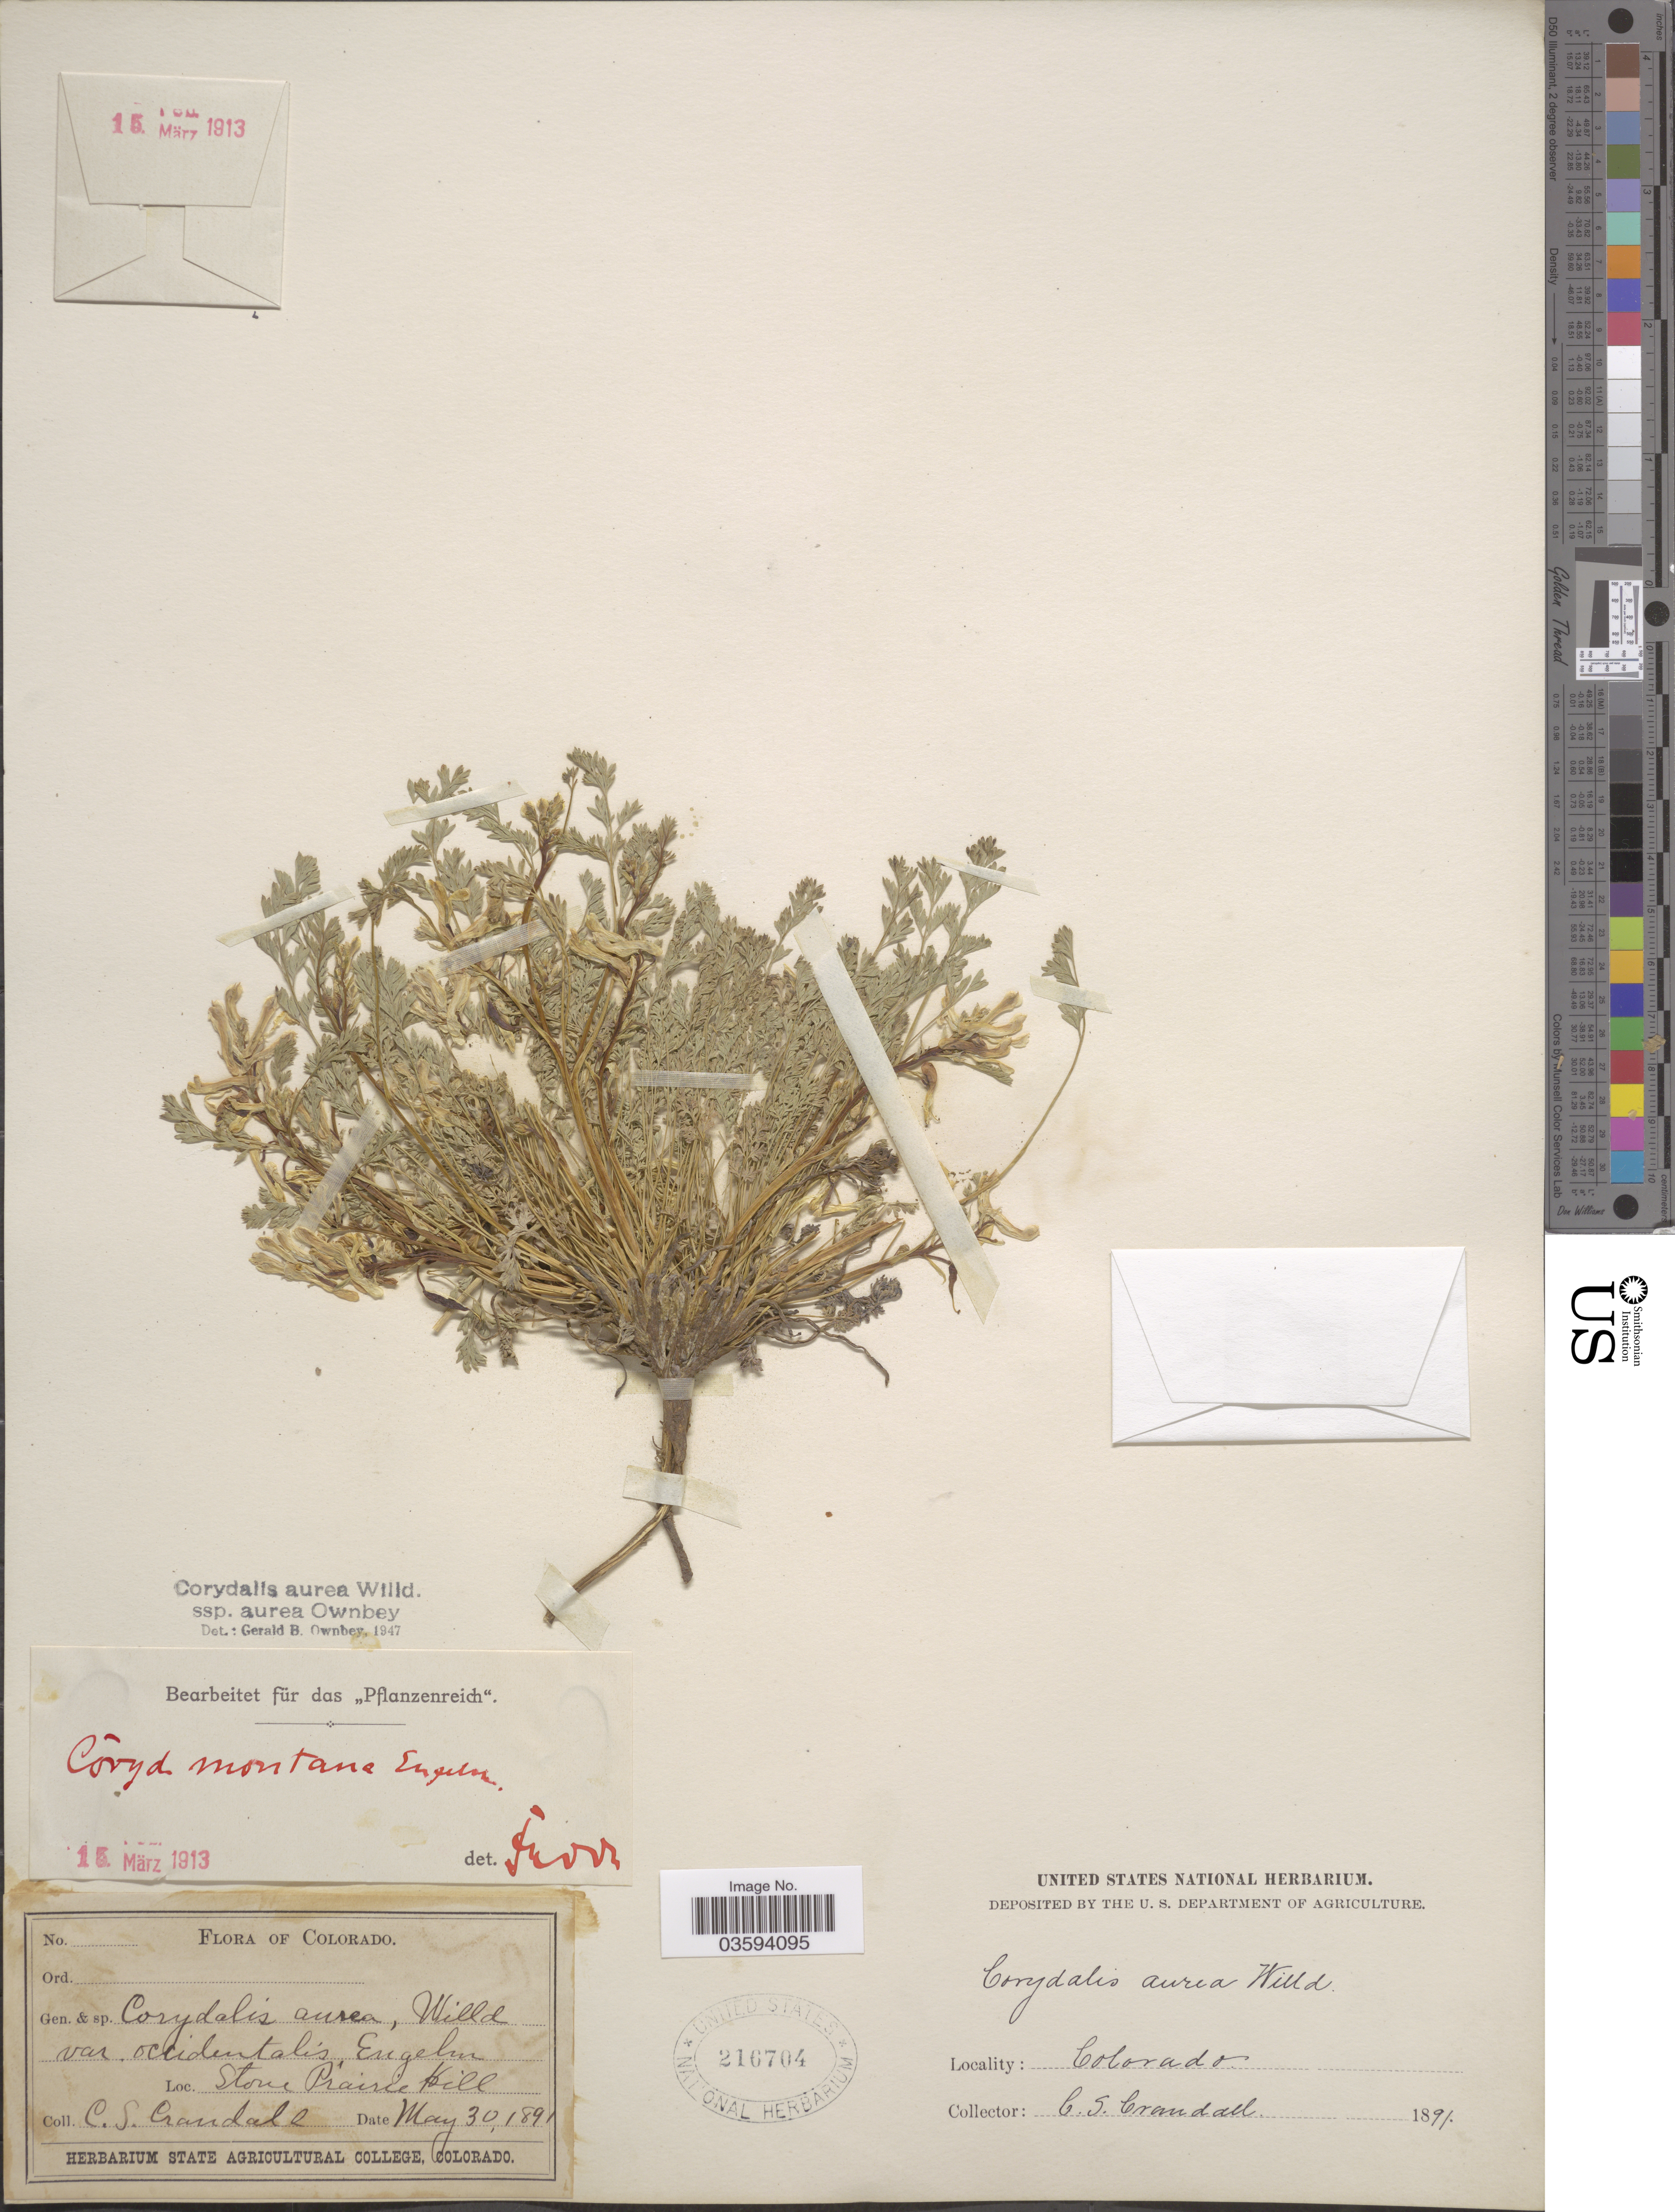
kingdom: Plantae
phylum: Tracheophyta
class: Magnoliopsida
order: Ranunculales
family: Papaveraceae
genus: Corydalis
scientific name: Corydalis aurea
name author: Willd.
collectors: C. Crandall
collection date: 1891-05-30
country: United States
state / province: Colorado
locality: Stone Prairie Hill.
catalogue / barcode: US 216704